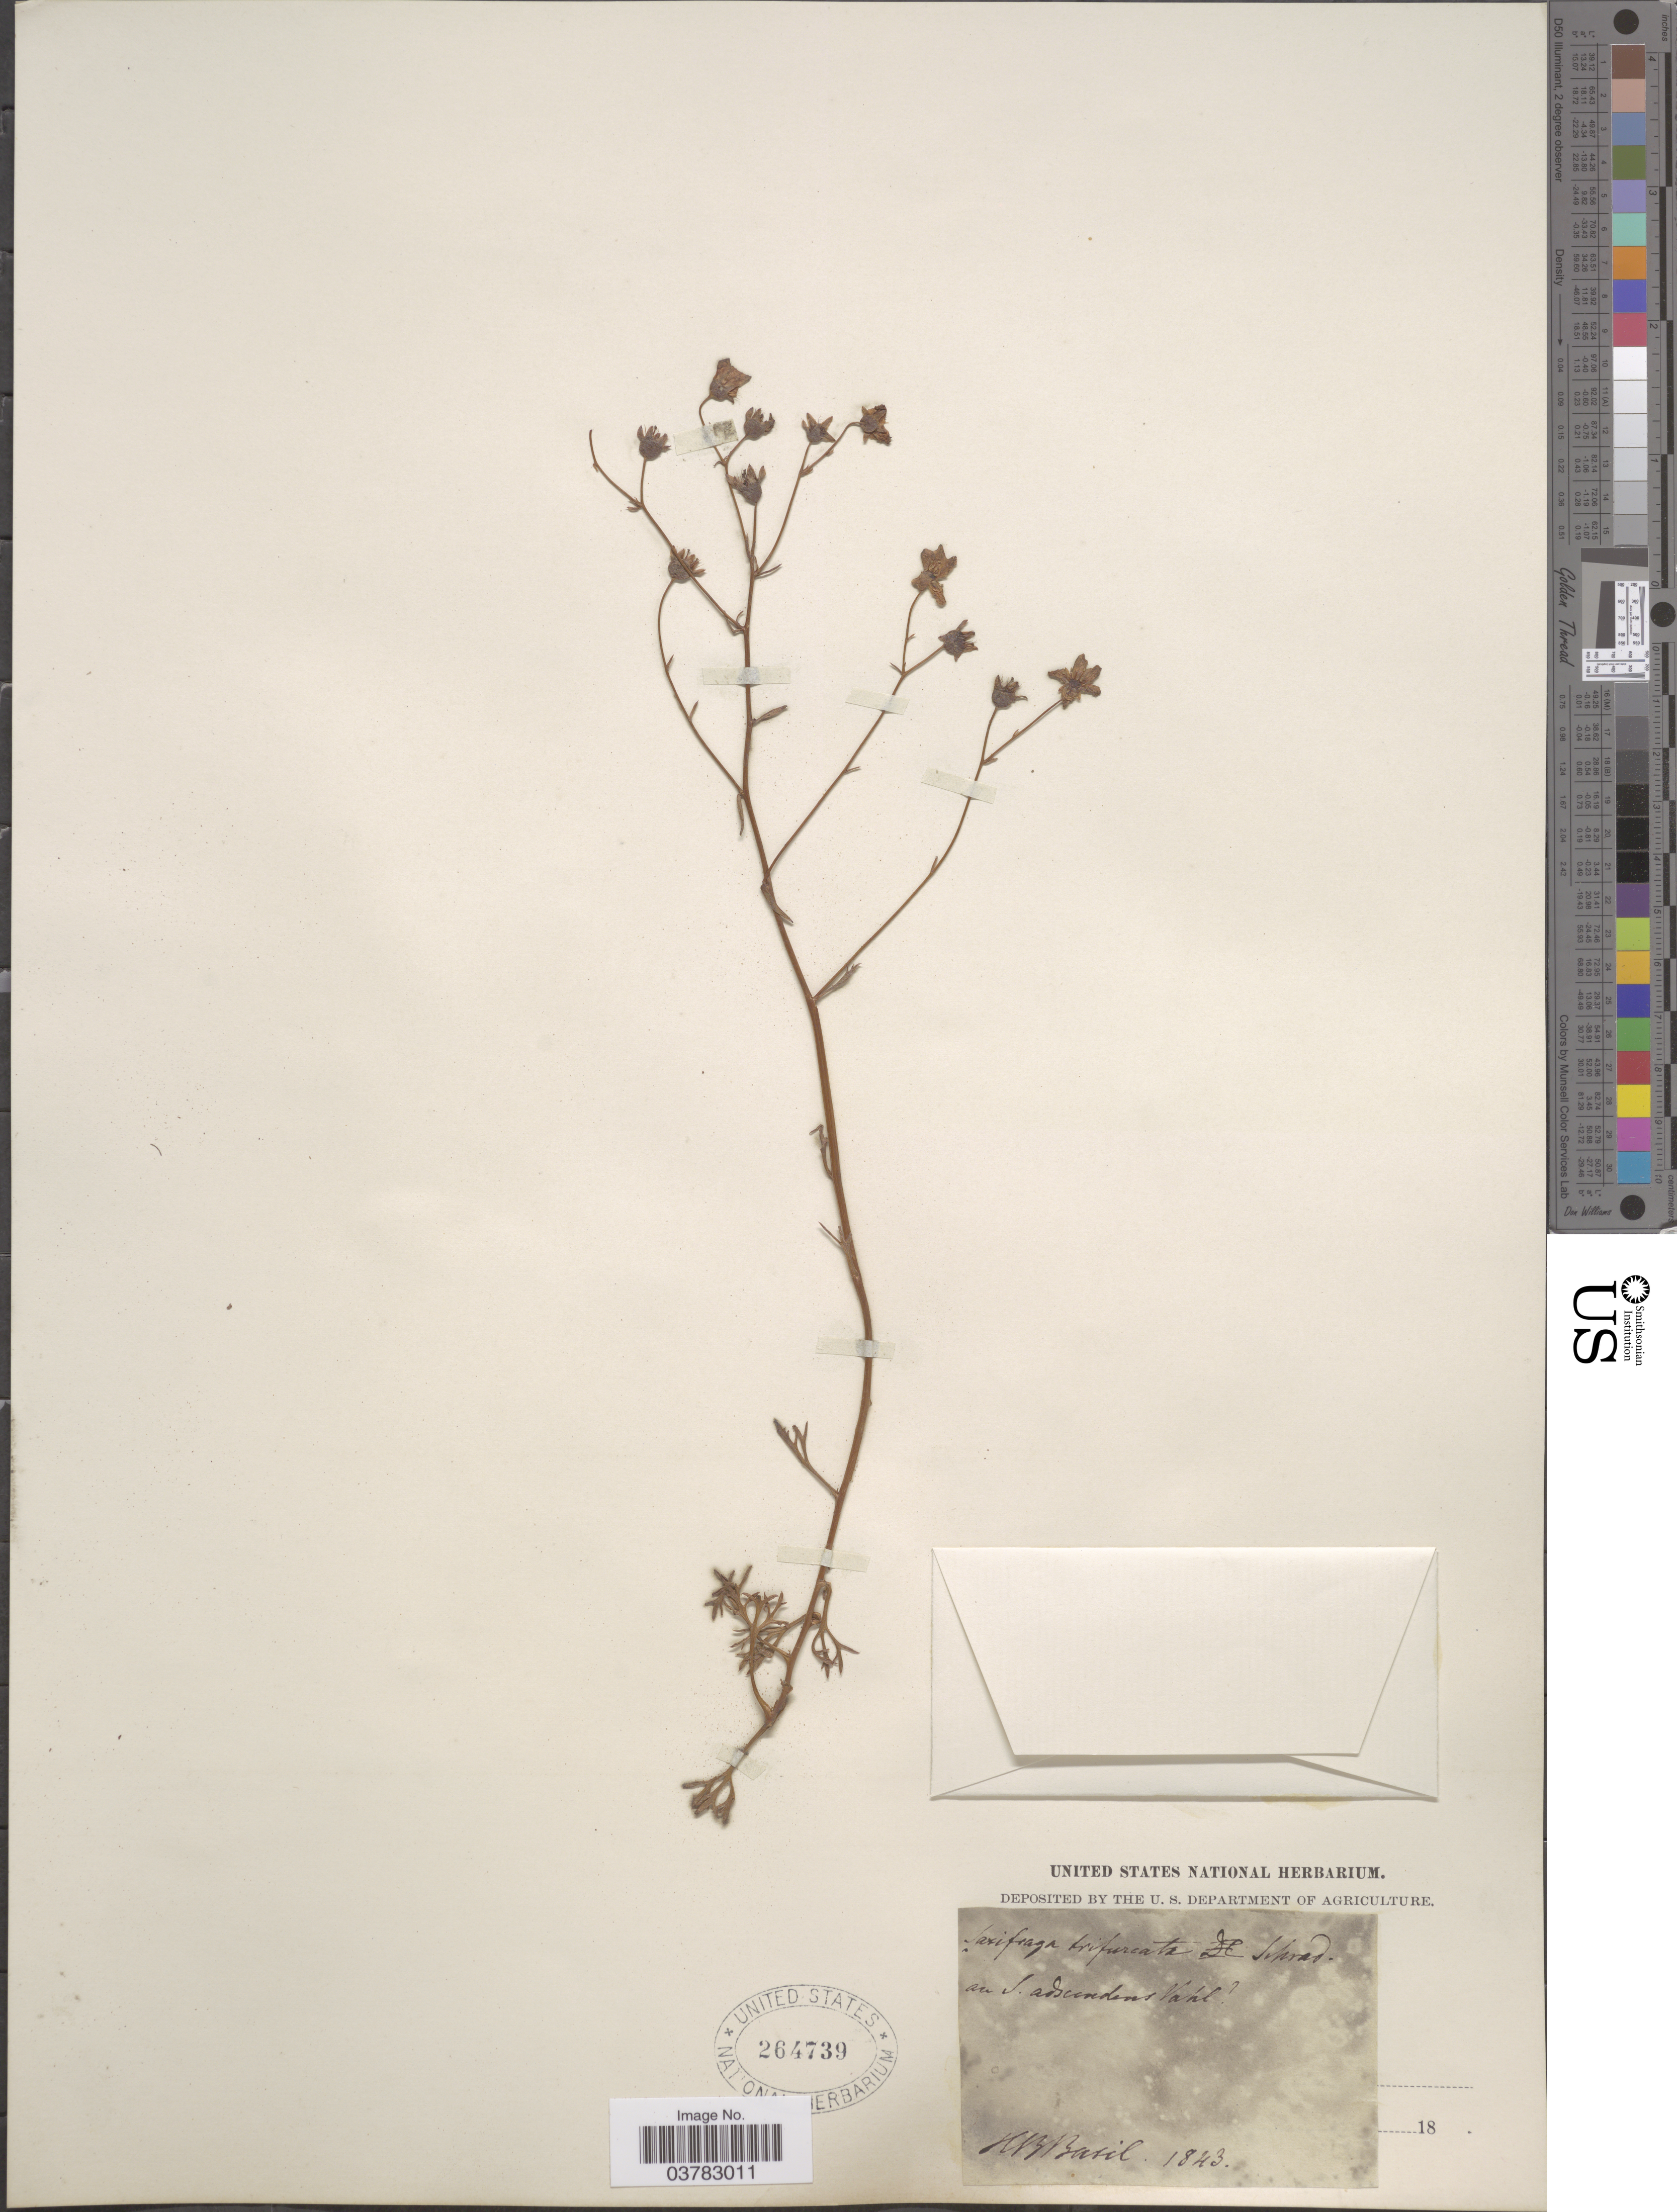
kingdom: Plantae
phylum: Tracheophyta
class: Magnoliopsida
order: Saxifragales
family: Saxifragaceae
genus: Saxifraga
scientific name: Saxifraga trifurcata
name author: Schrad.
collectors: H. Basil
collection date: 1843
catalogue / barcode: US 264739